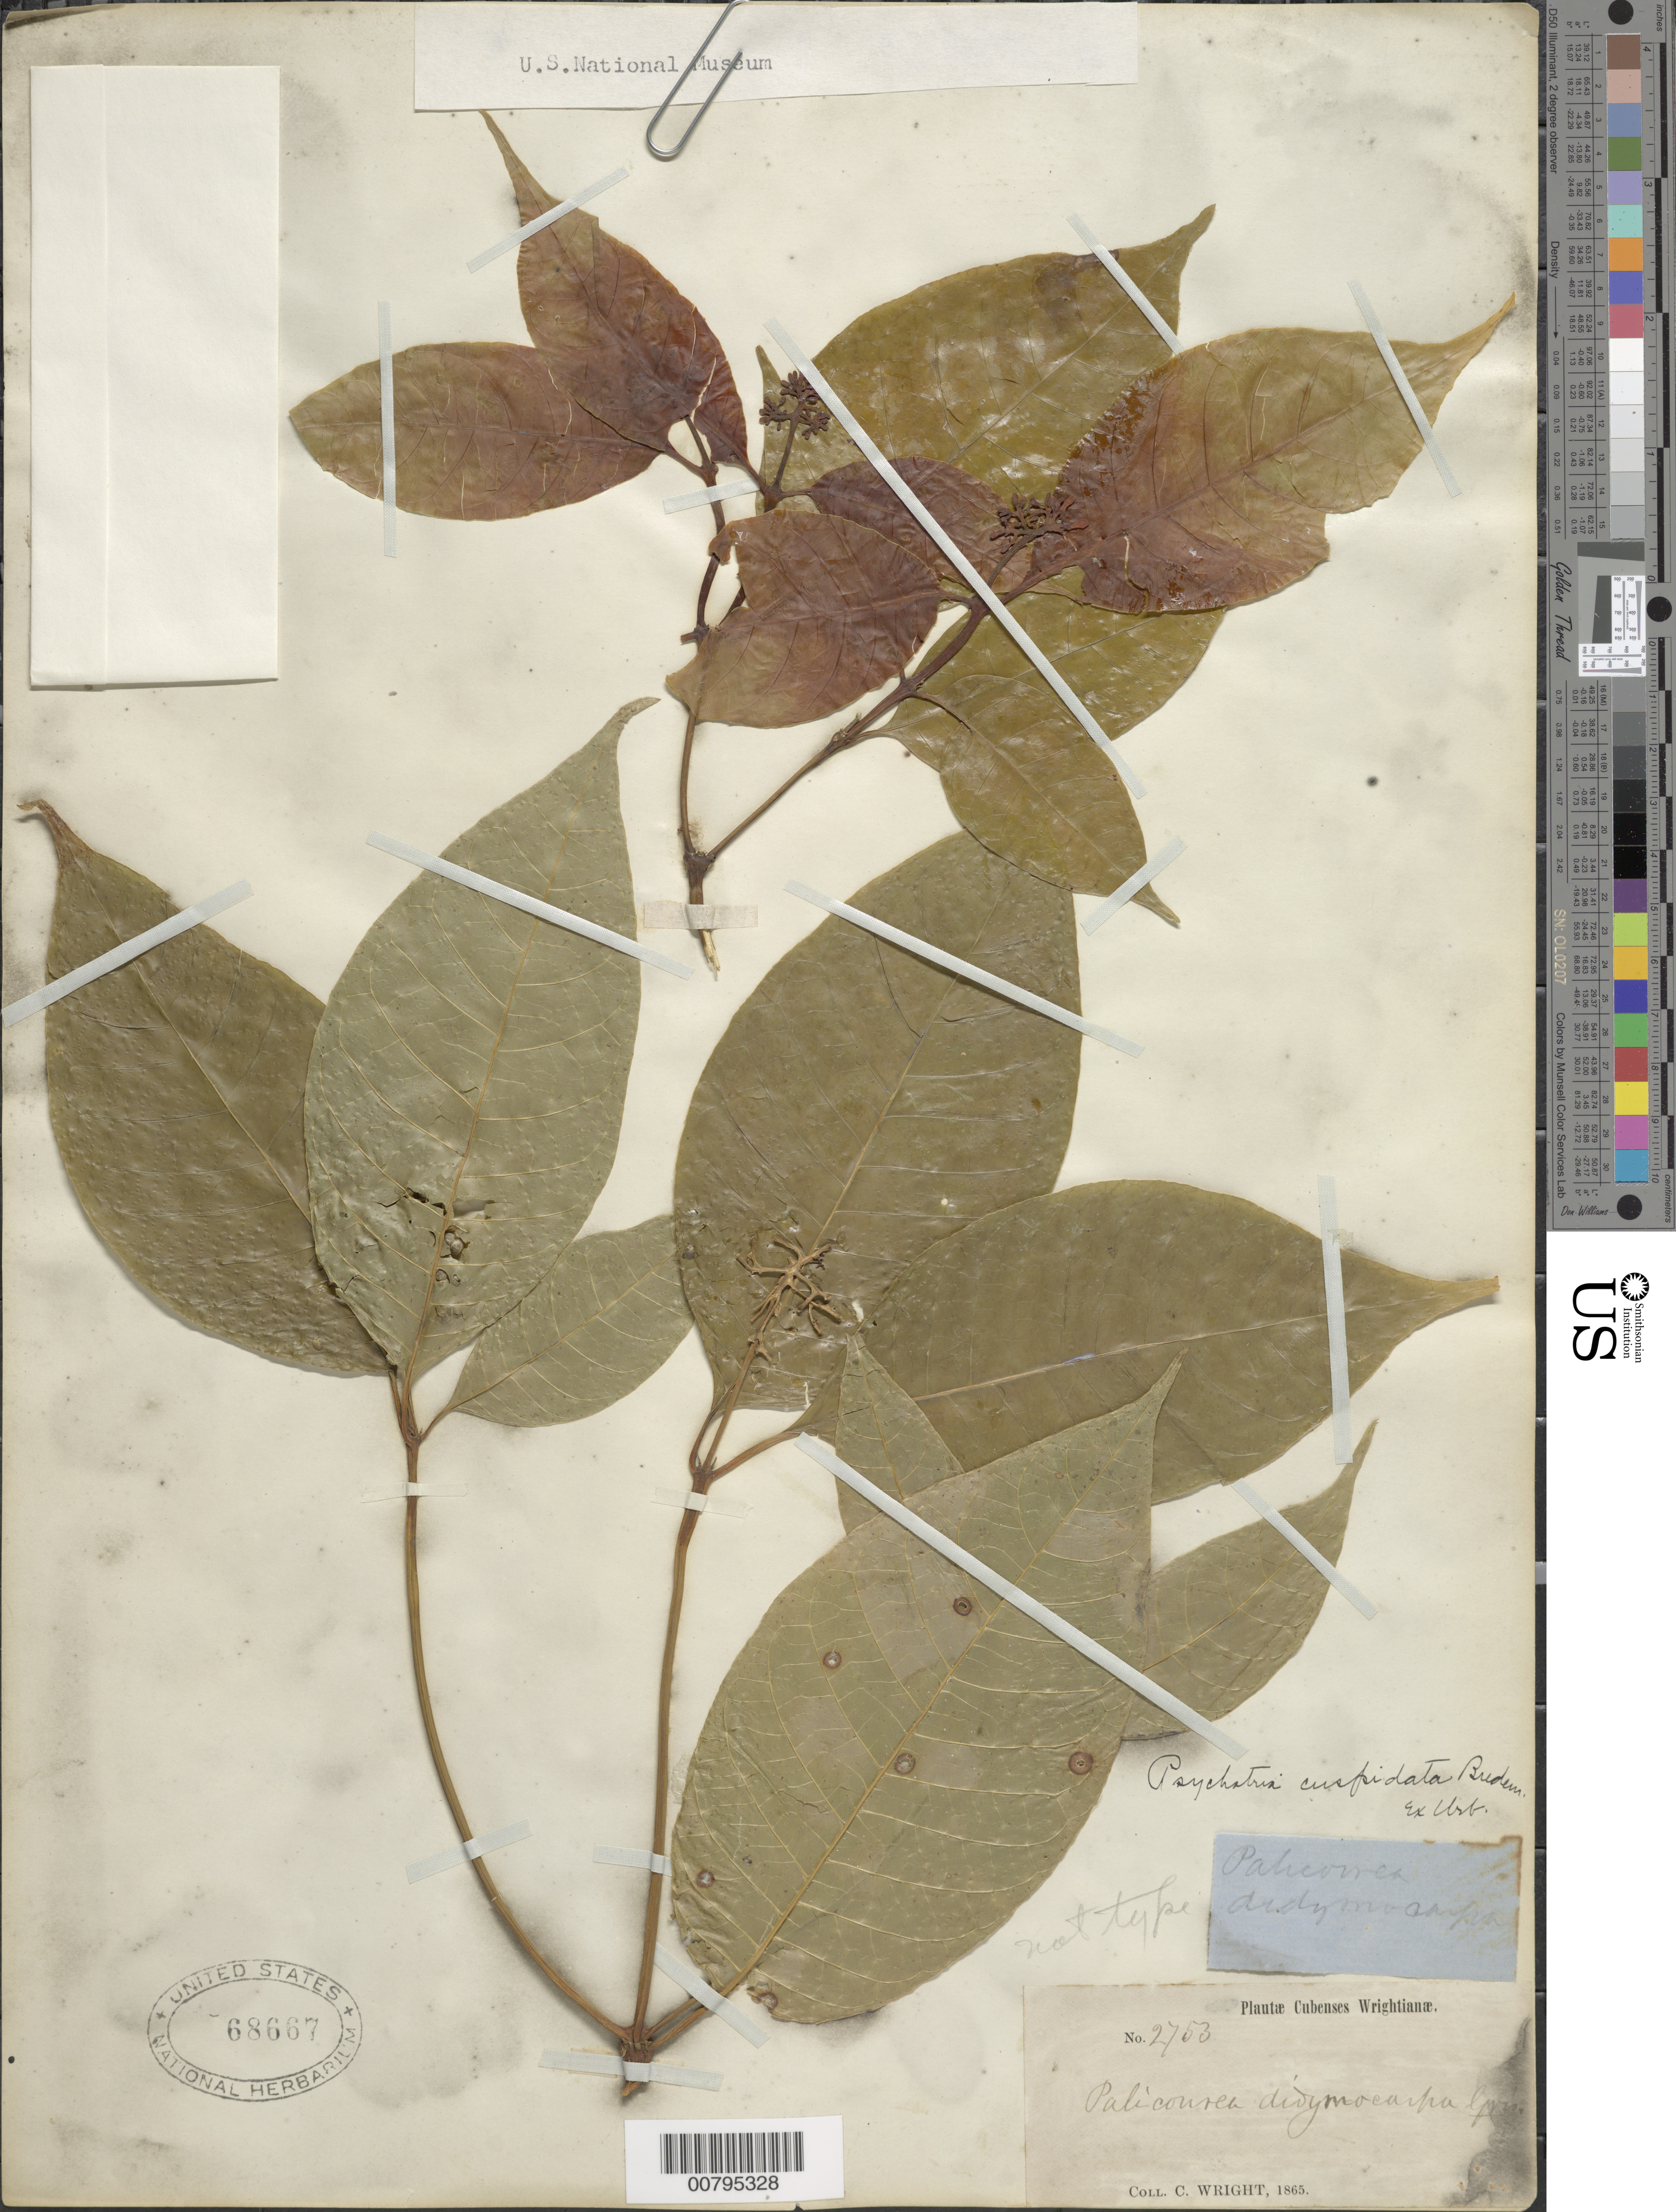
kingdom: Plantae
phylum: Tracheophyta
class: Magnoliopsida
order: Gentianales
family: Rubiaceae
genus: Psychotria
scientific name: Psychotria costivenia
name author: Griseb.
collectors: C. Wright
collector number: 2753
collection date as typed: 1865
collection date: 1865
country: Cuba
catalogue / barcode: US 68667